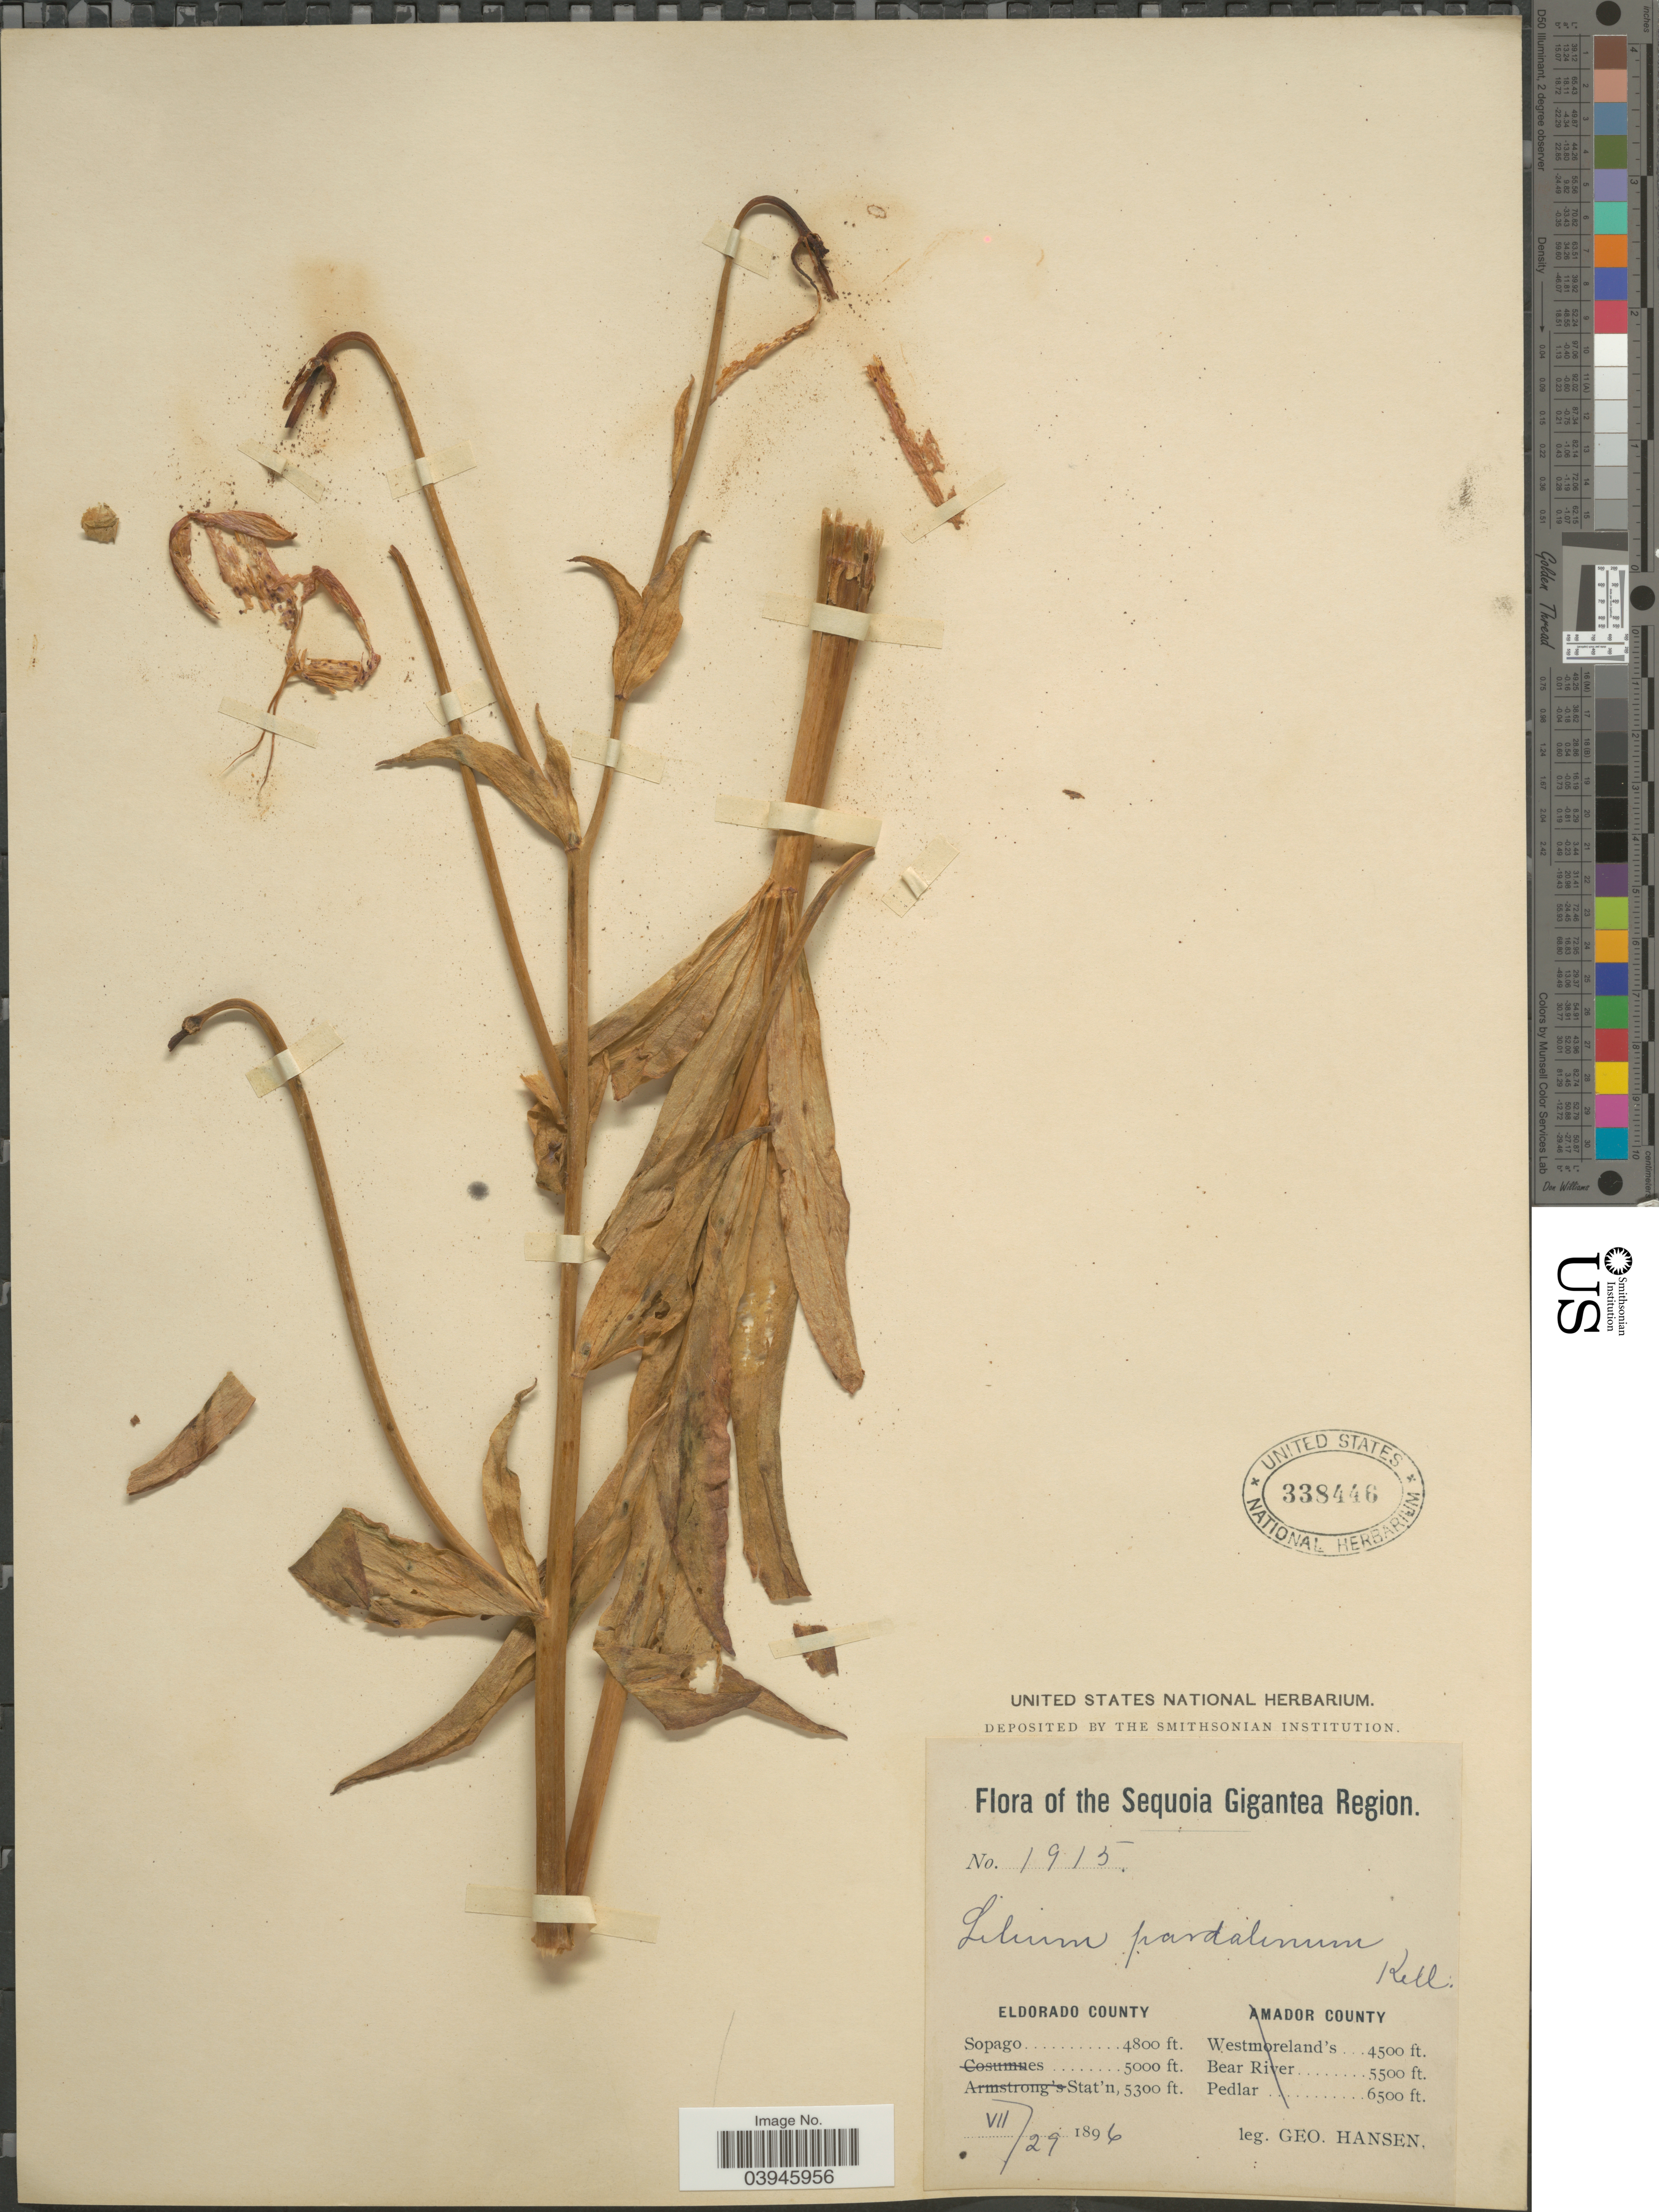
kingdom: Plantae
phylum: Tracheophyta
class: Liliopsida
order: Liliales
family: Liliaceae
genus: Lilium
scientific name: Lilium pardalinum subsp. pardalinum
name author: Kellogg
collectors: G. Hansen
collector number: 1915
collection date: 1896-07-29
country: United States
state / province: California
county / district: El Dorado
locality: The Sequoia Gigantea Region. Eldorado County. Sopago.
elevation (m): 1463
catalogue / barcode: US 338446